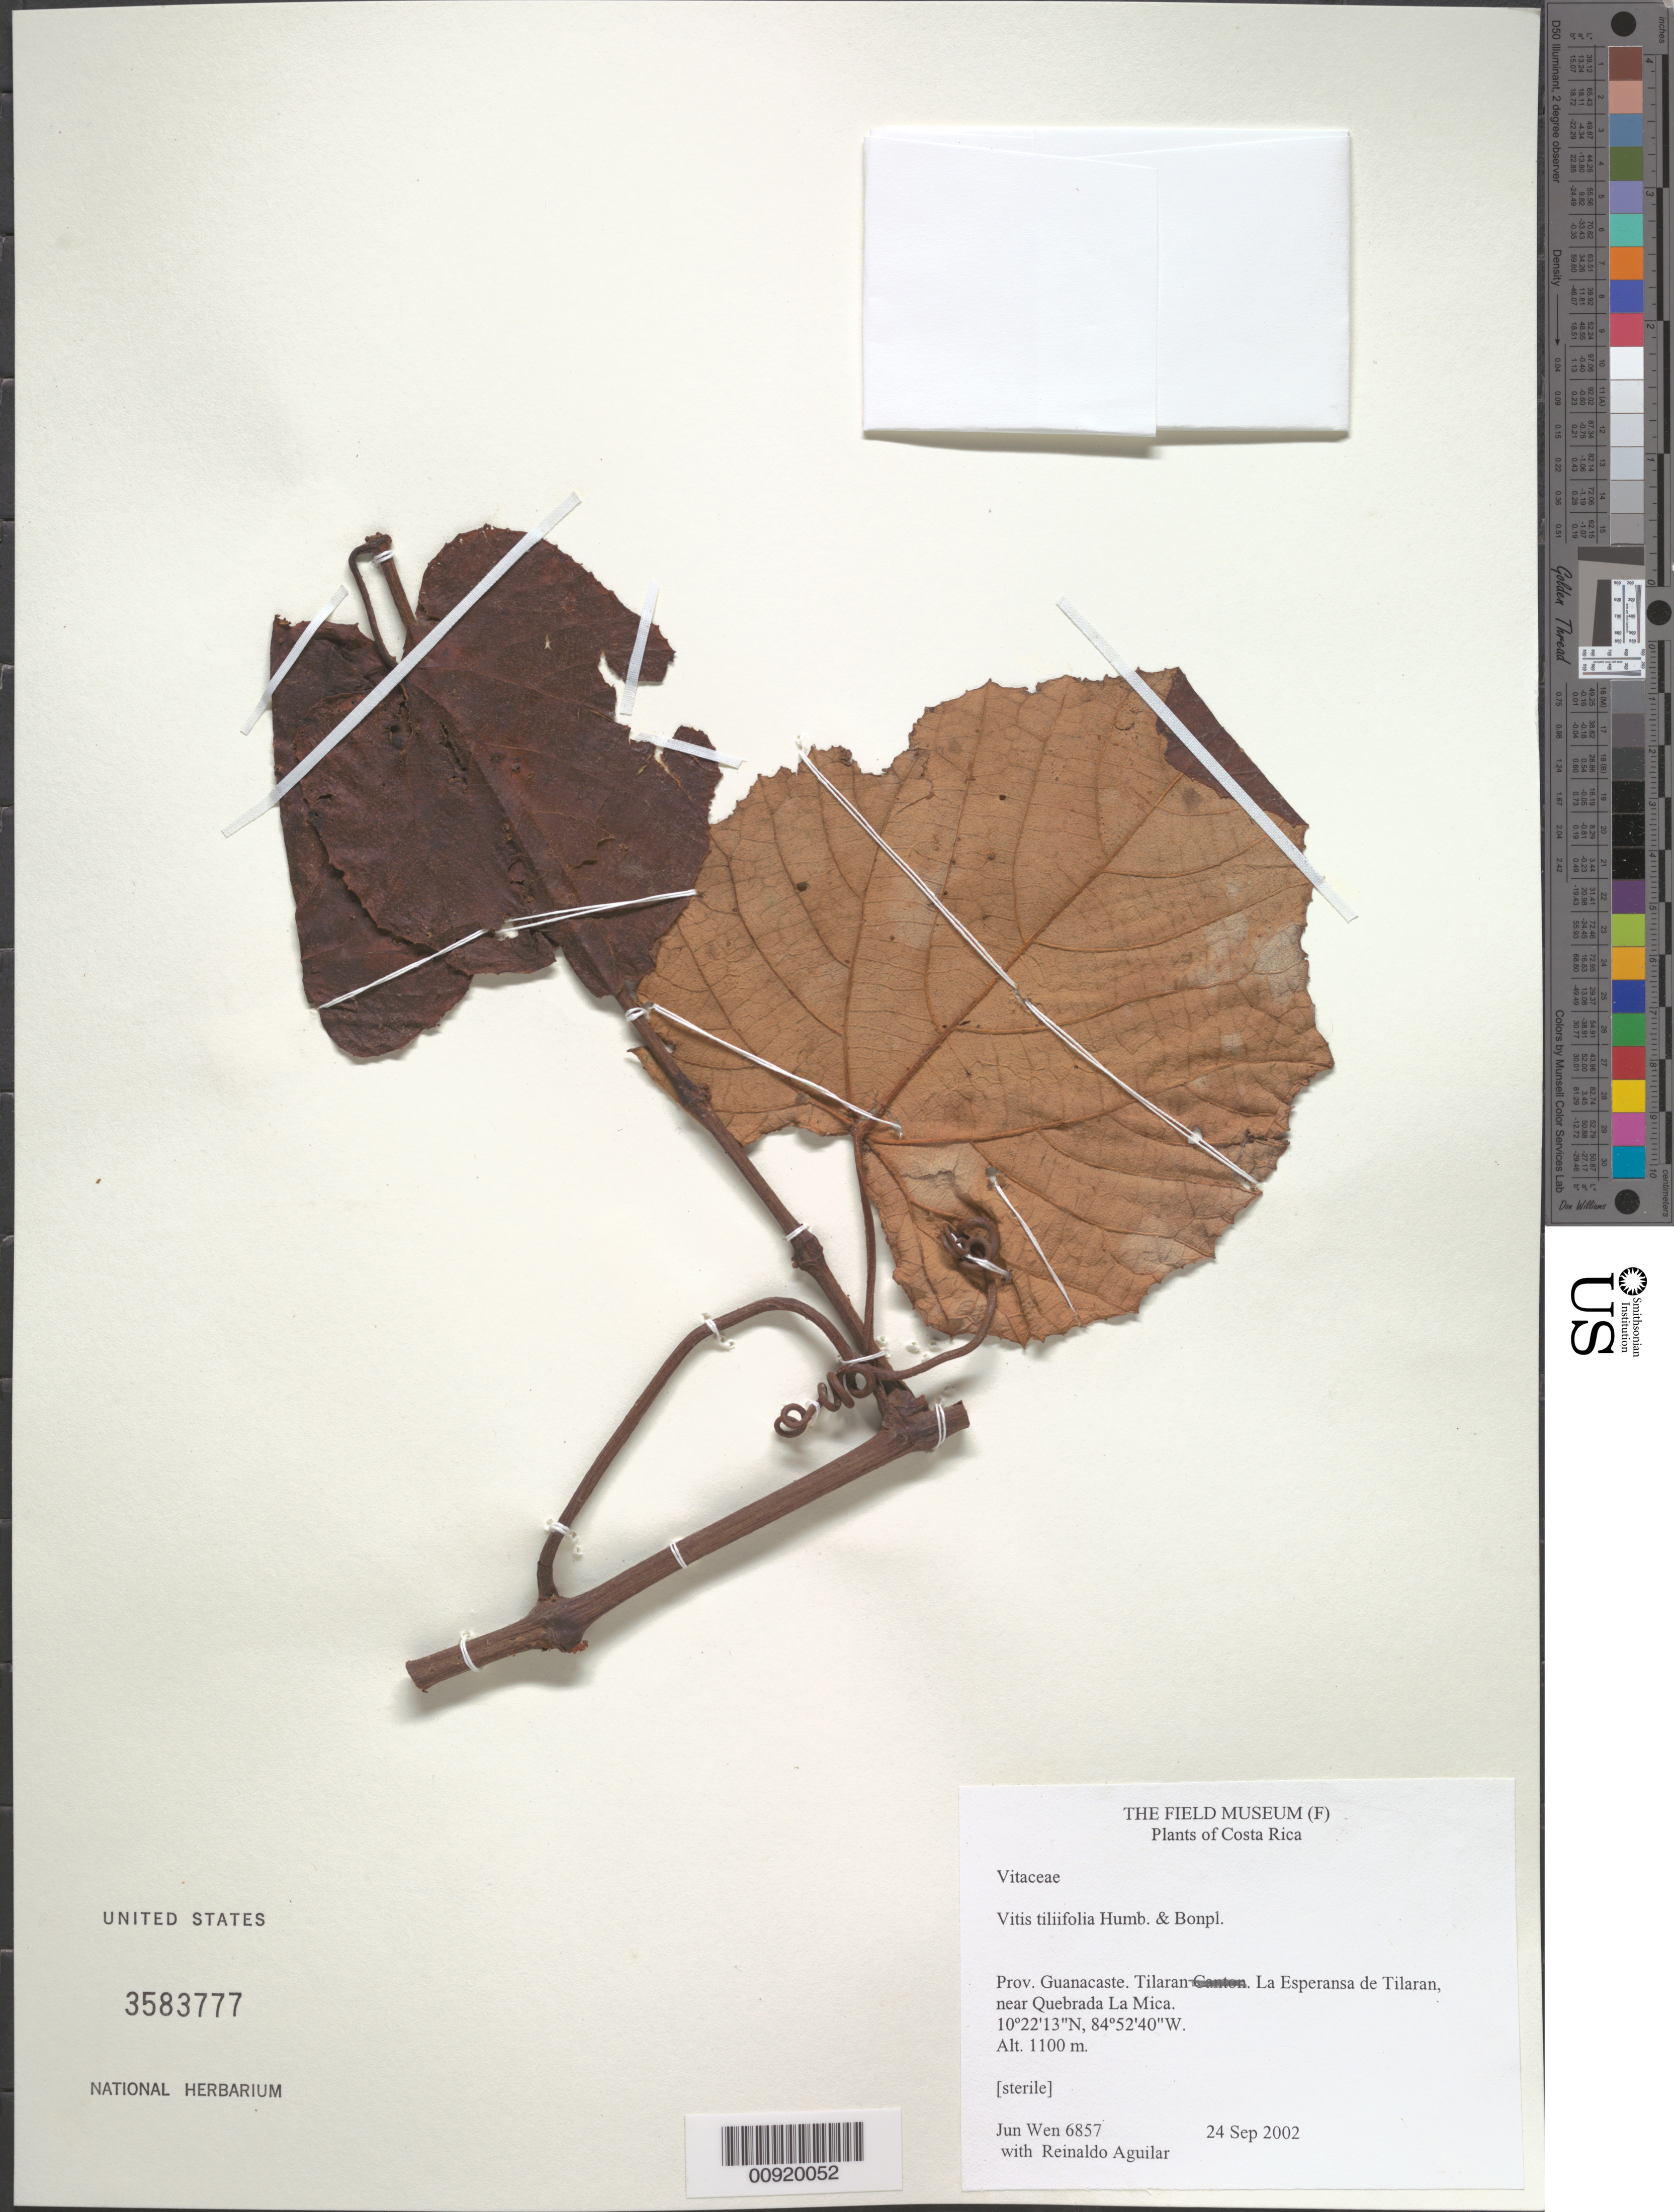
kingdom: Plantae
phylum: Tracheophyta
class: Magnoliopsida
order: Vitales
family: Vitaceae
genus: Vitis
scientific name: Vitis tiliifolia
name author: Humb. & Bonpl. ex Schult.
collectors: J. Wen & R. Aguilar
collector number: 6857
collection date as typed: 24 Sep 2002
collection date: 2002-09-24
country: Costa Rica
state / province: Guanacaste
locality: Tilaran. La Esperanza de Tilaran, near Quebrada La Mica.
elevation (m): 1100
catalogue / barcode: US 3583777